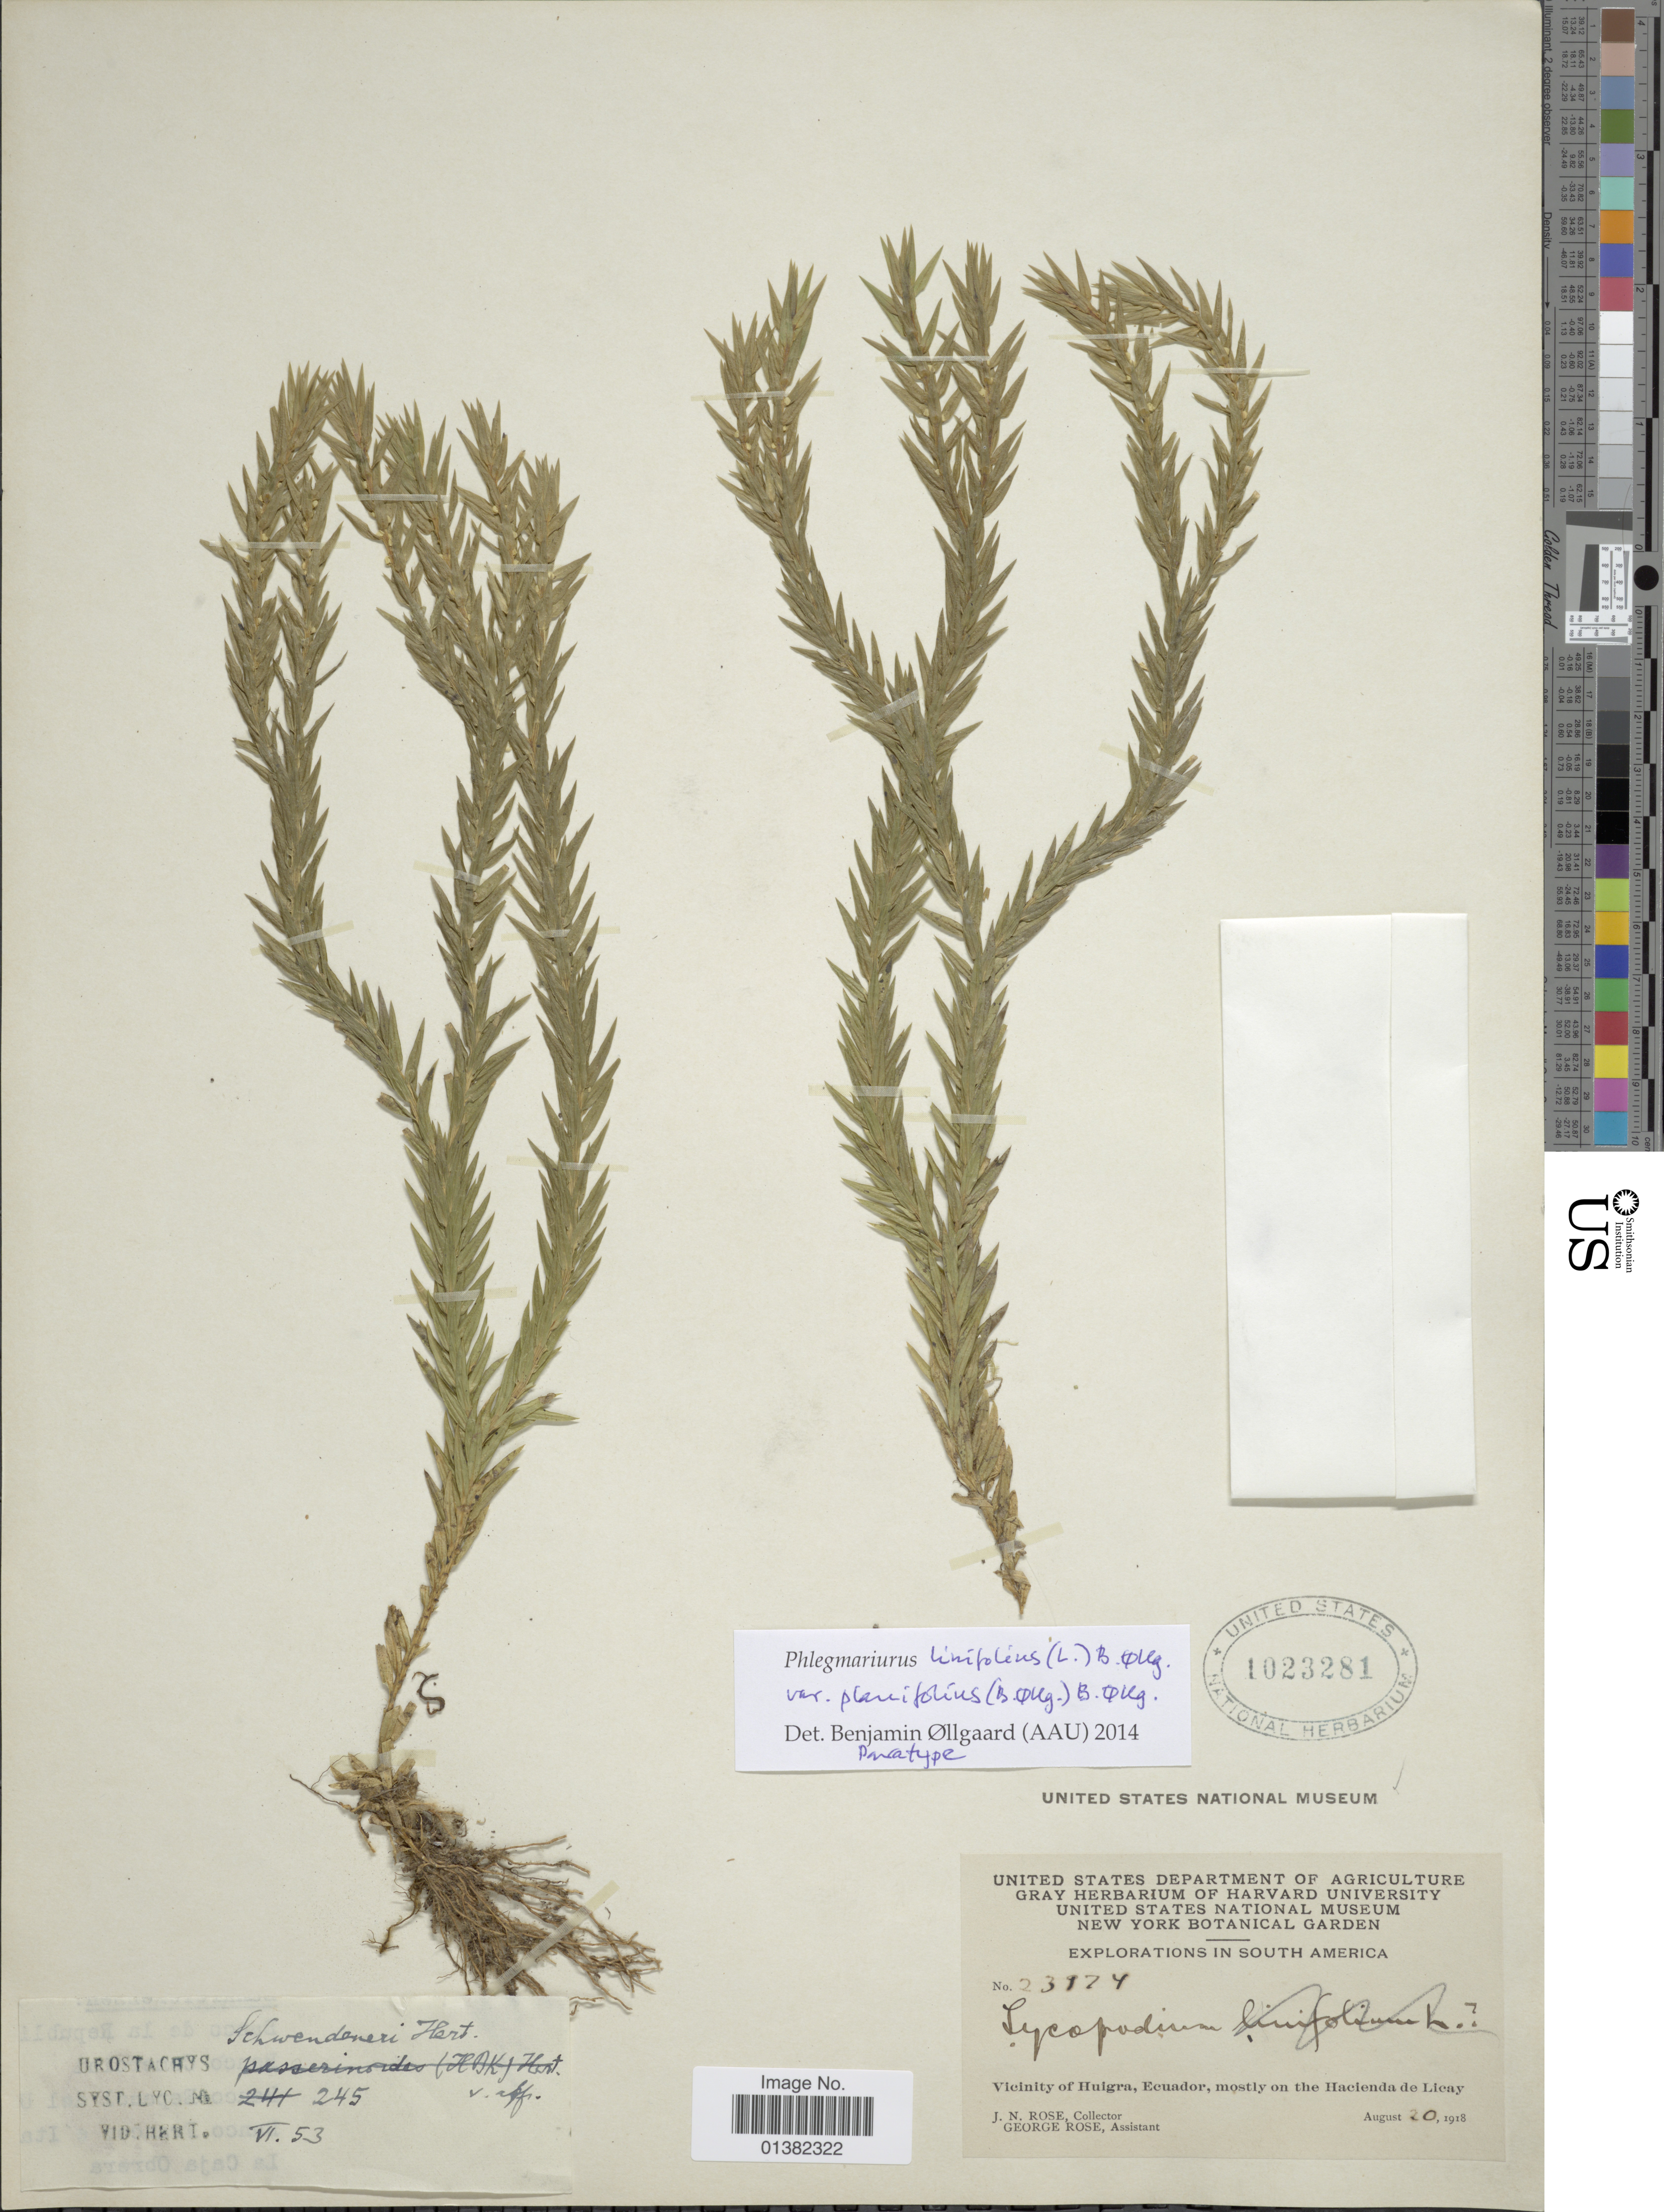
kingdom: Plantae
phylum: Tracheophyta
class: Lycopodiopsida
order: Lycopodiales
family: Lycopodiaceae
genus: Phlegmariurus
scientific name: Phlegmariurus linifolius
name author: (L.) B. Øllg.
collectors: J. N. Rose & G. Rose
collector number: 23924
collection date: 1918-08-20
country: Ecuador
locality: Vicinity of Huigra, mostly on the Hacienda de Licay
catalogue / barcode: US 1023281